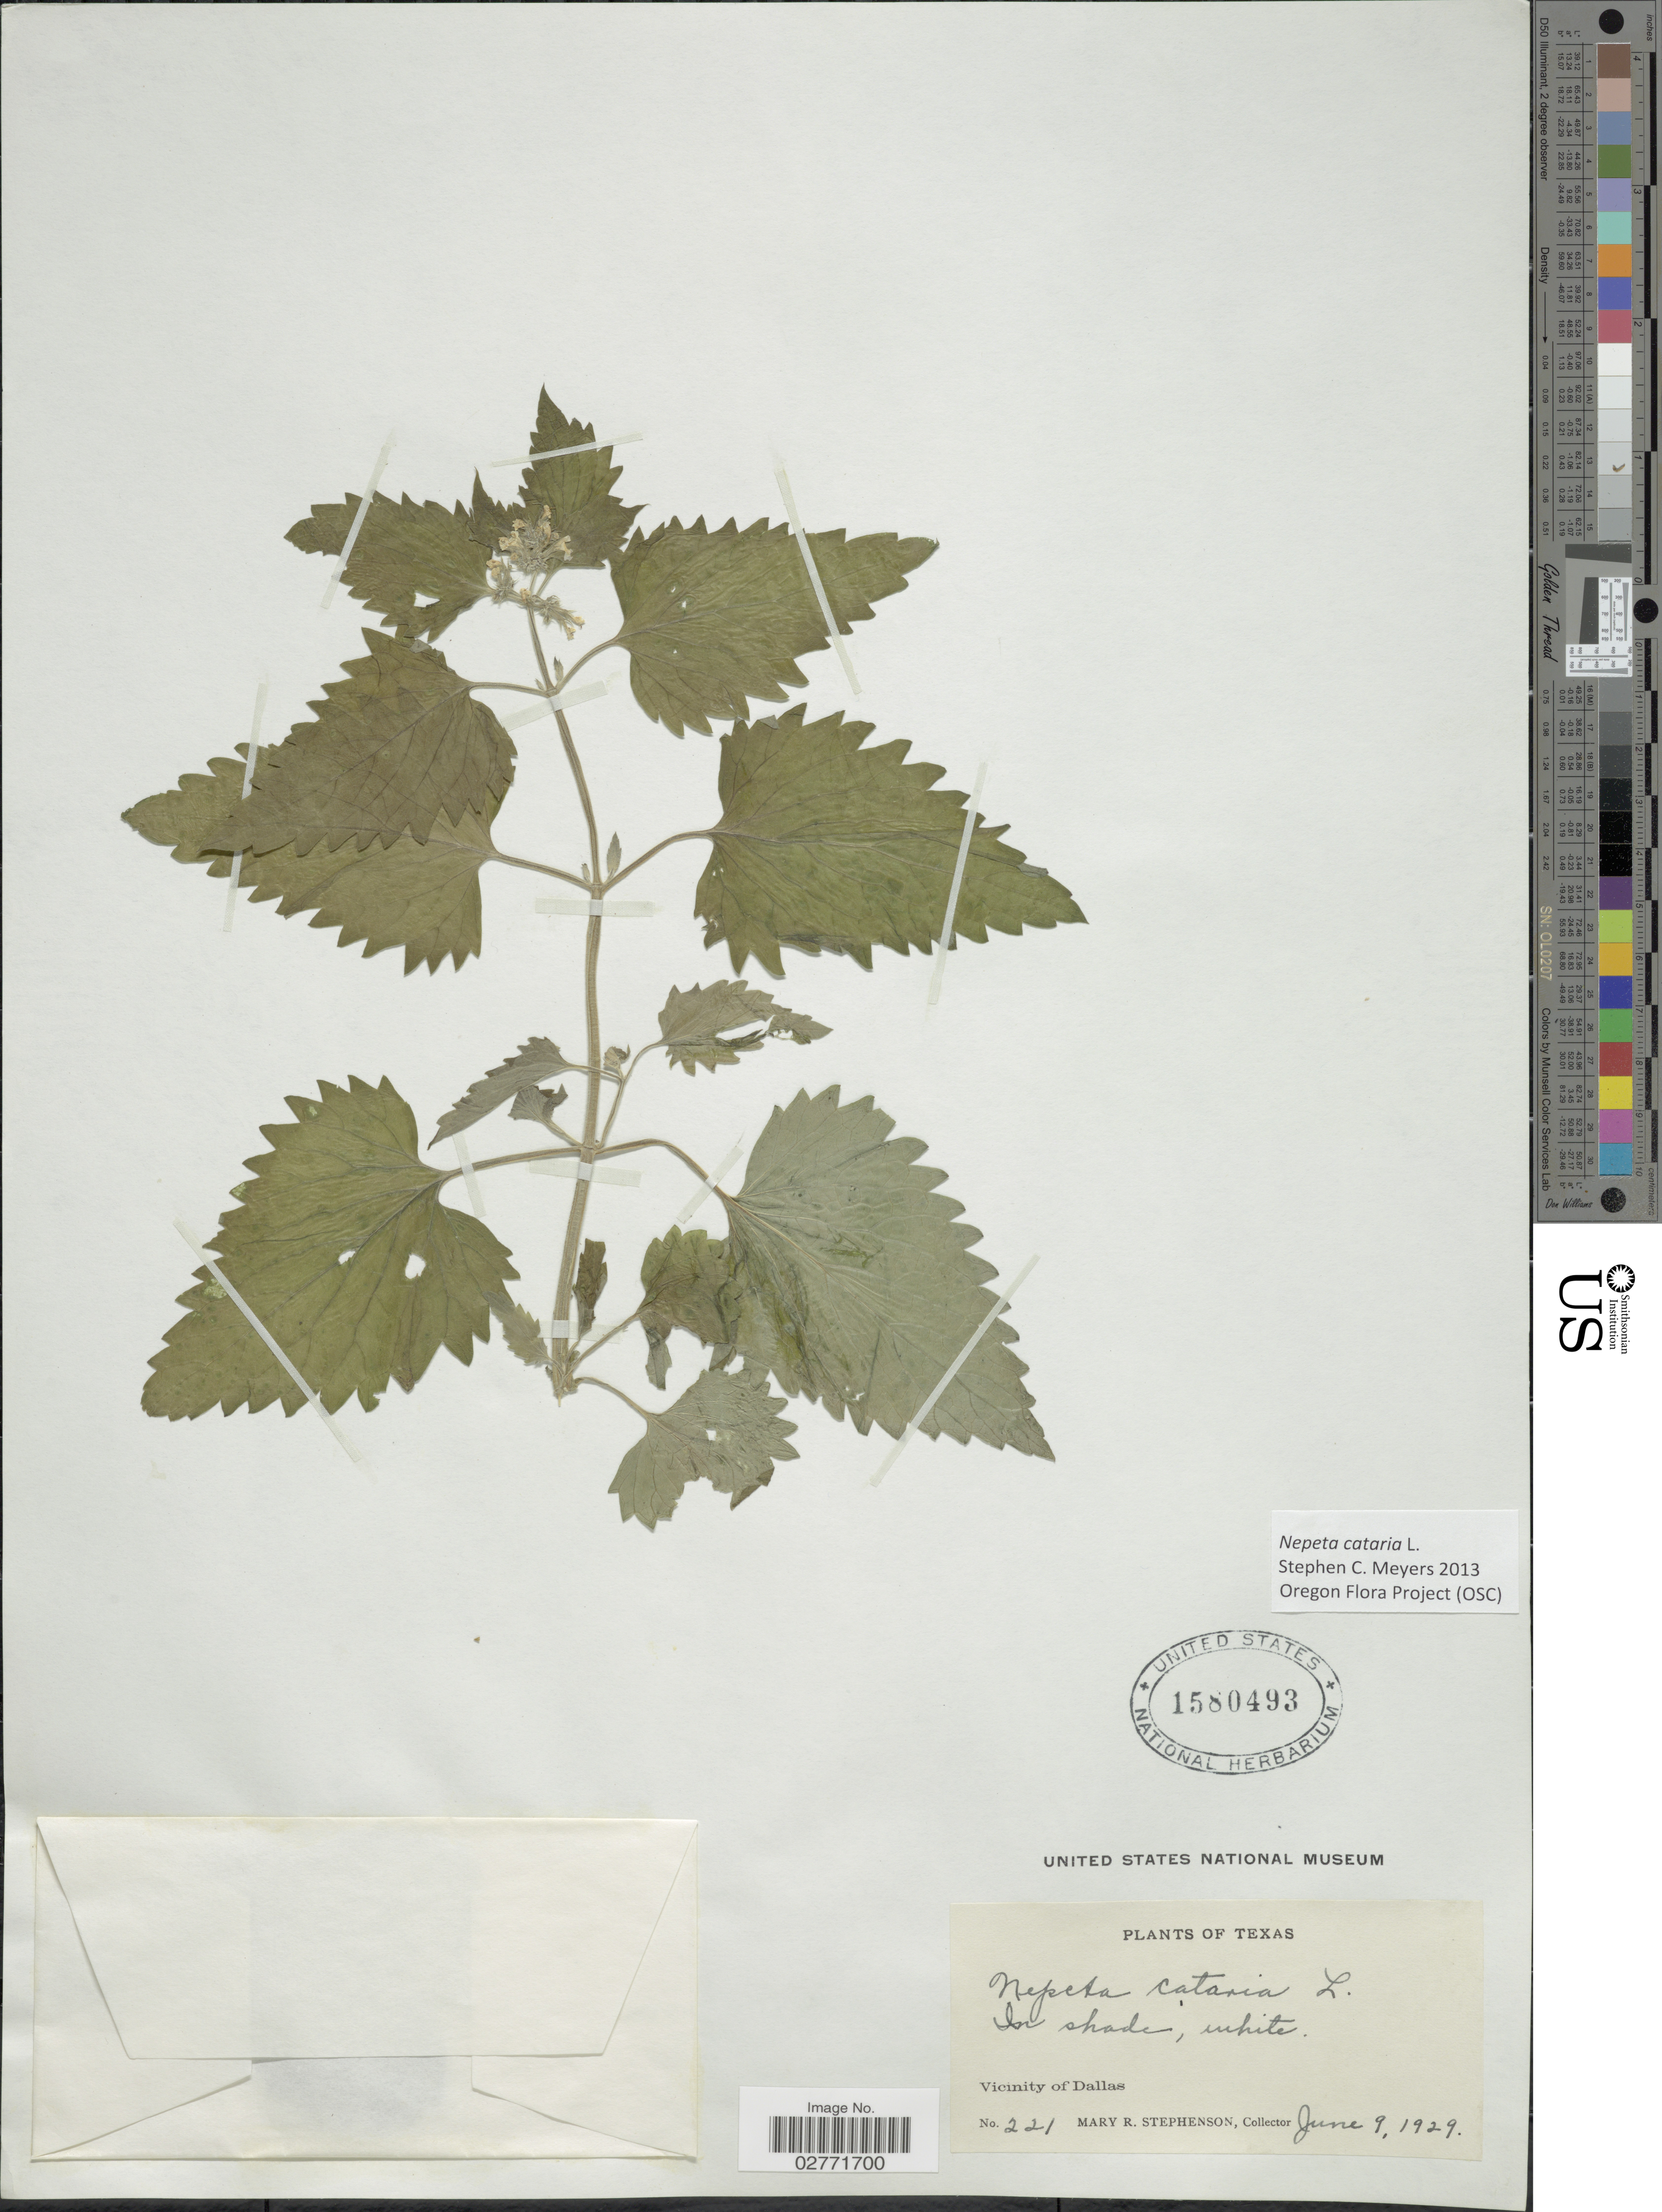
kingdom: Plantae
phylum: Tracheophyta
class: Magnoliopsida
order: Lamiales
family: Lamiaceae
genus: Nepeta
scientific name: Nepeta cataria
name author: L.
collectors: M. Stephenson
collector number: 221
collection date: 1929-06-09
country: United States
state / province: Texas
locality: Vicinity of Dallas.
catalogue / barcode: US 1580493